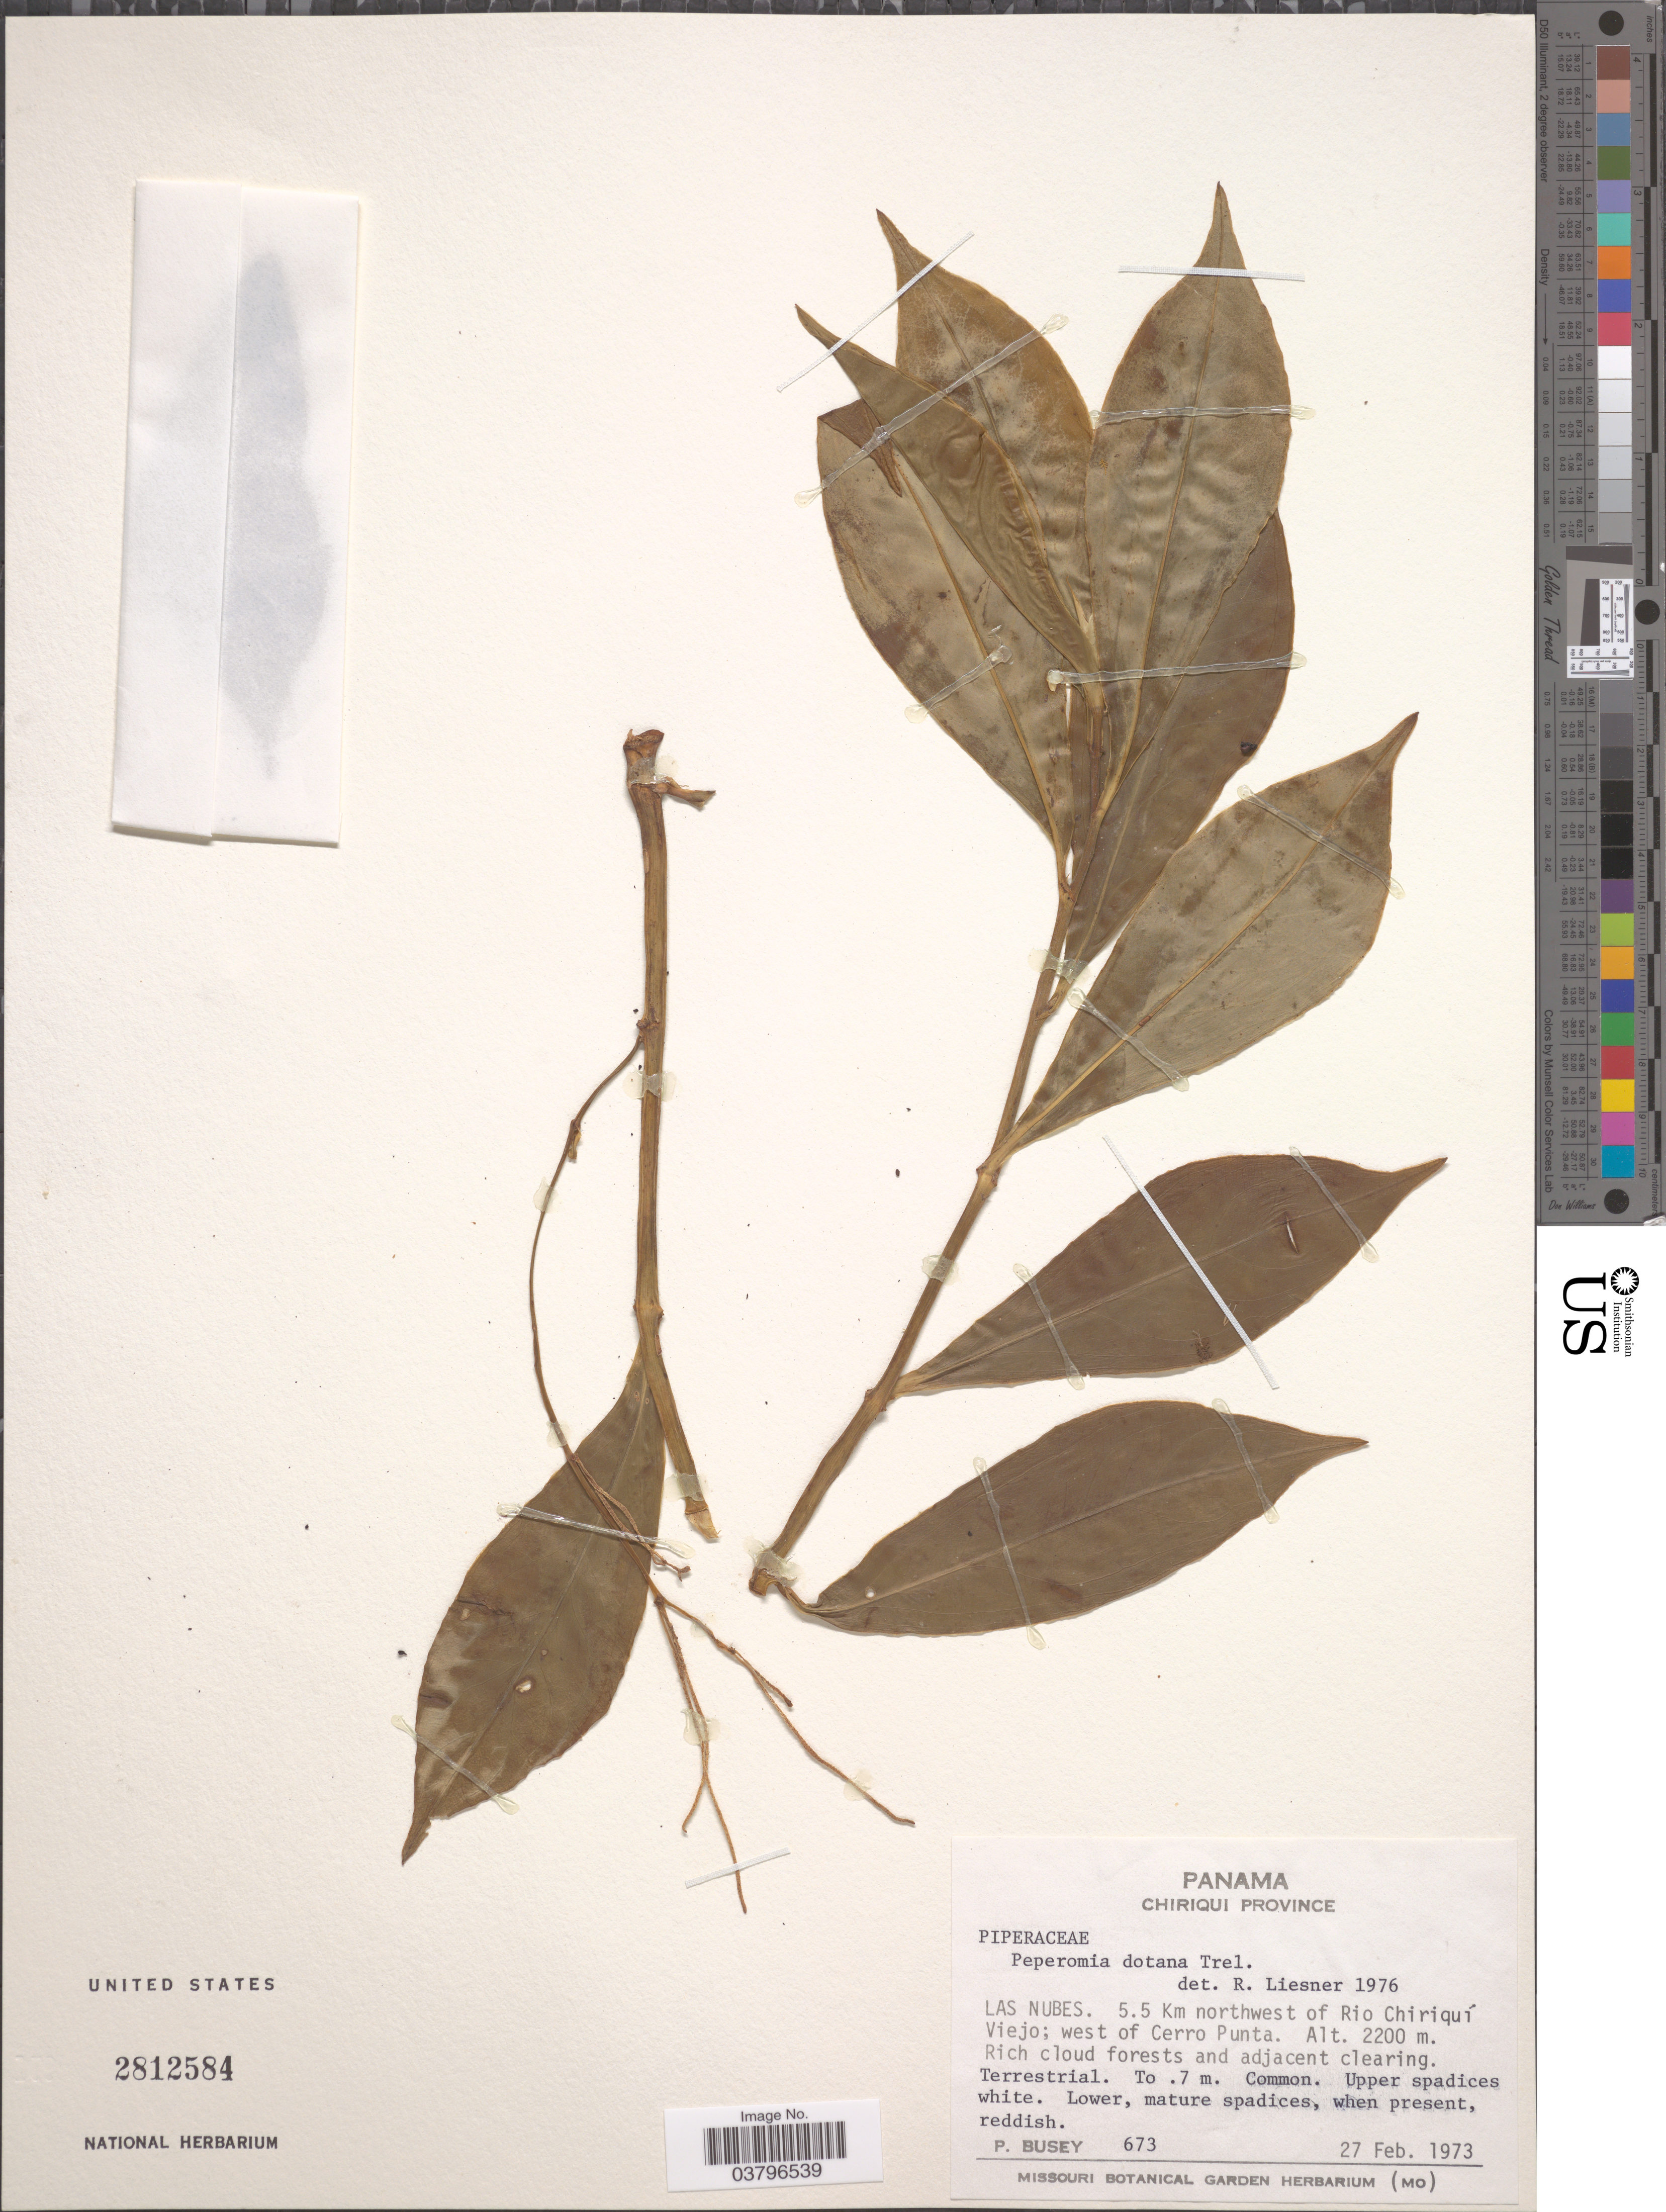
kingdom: Plantae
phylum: Tracheophyta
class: Magnoliopsida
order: Piperales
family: Piperaceae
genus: Peperomia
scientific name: Peperomia duricaulis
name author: Trel. in Woodson & Schery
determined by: Jiménez, José Estaban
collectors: P. Busey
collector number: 673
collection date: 1973-02-27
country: Panama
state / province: Chiriqui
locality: Las Nubes. 5.5 Km northwest of rio Chiriquí Viejo; west of Cerro Punta.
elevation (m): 2200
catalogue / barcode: US 2812584